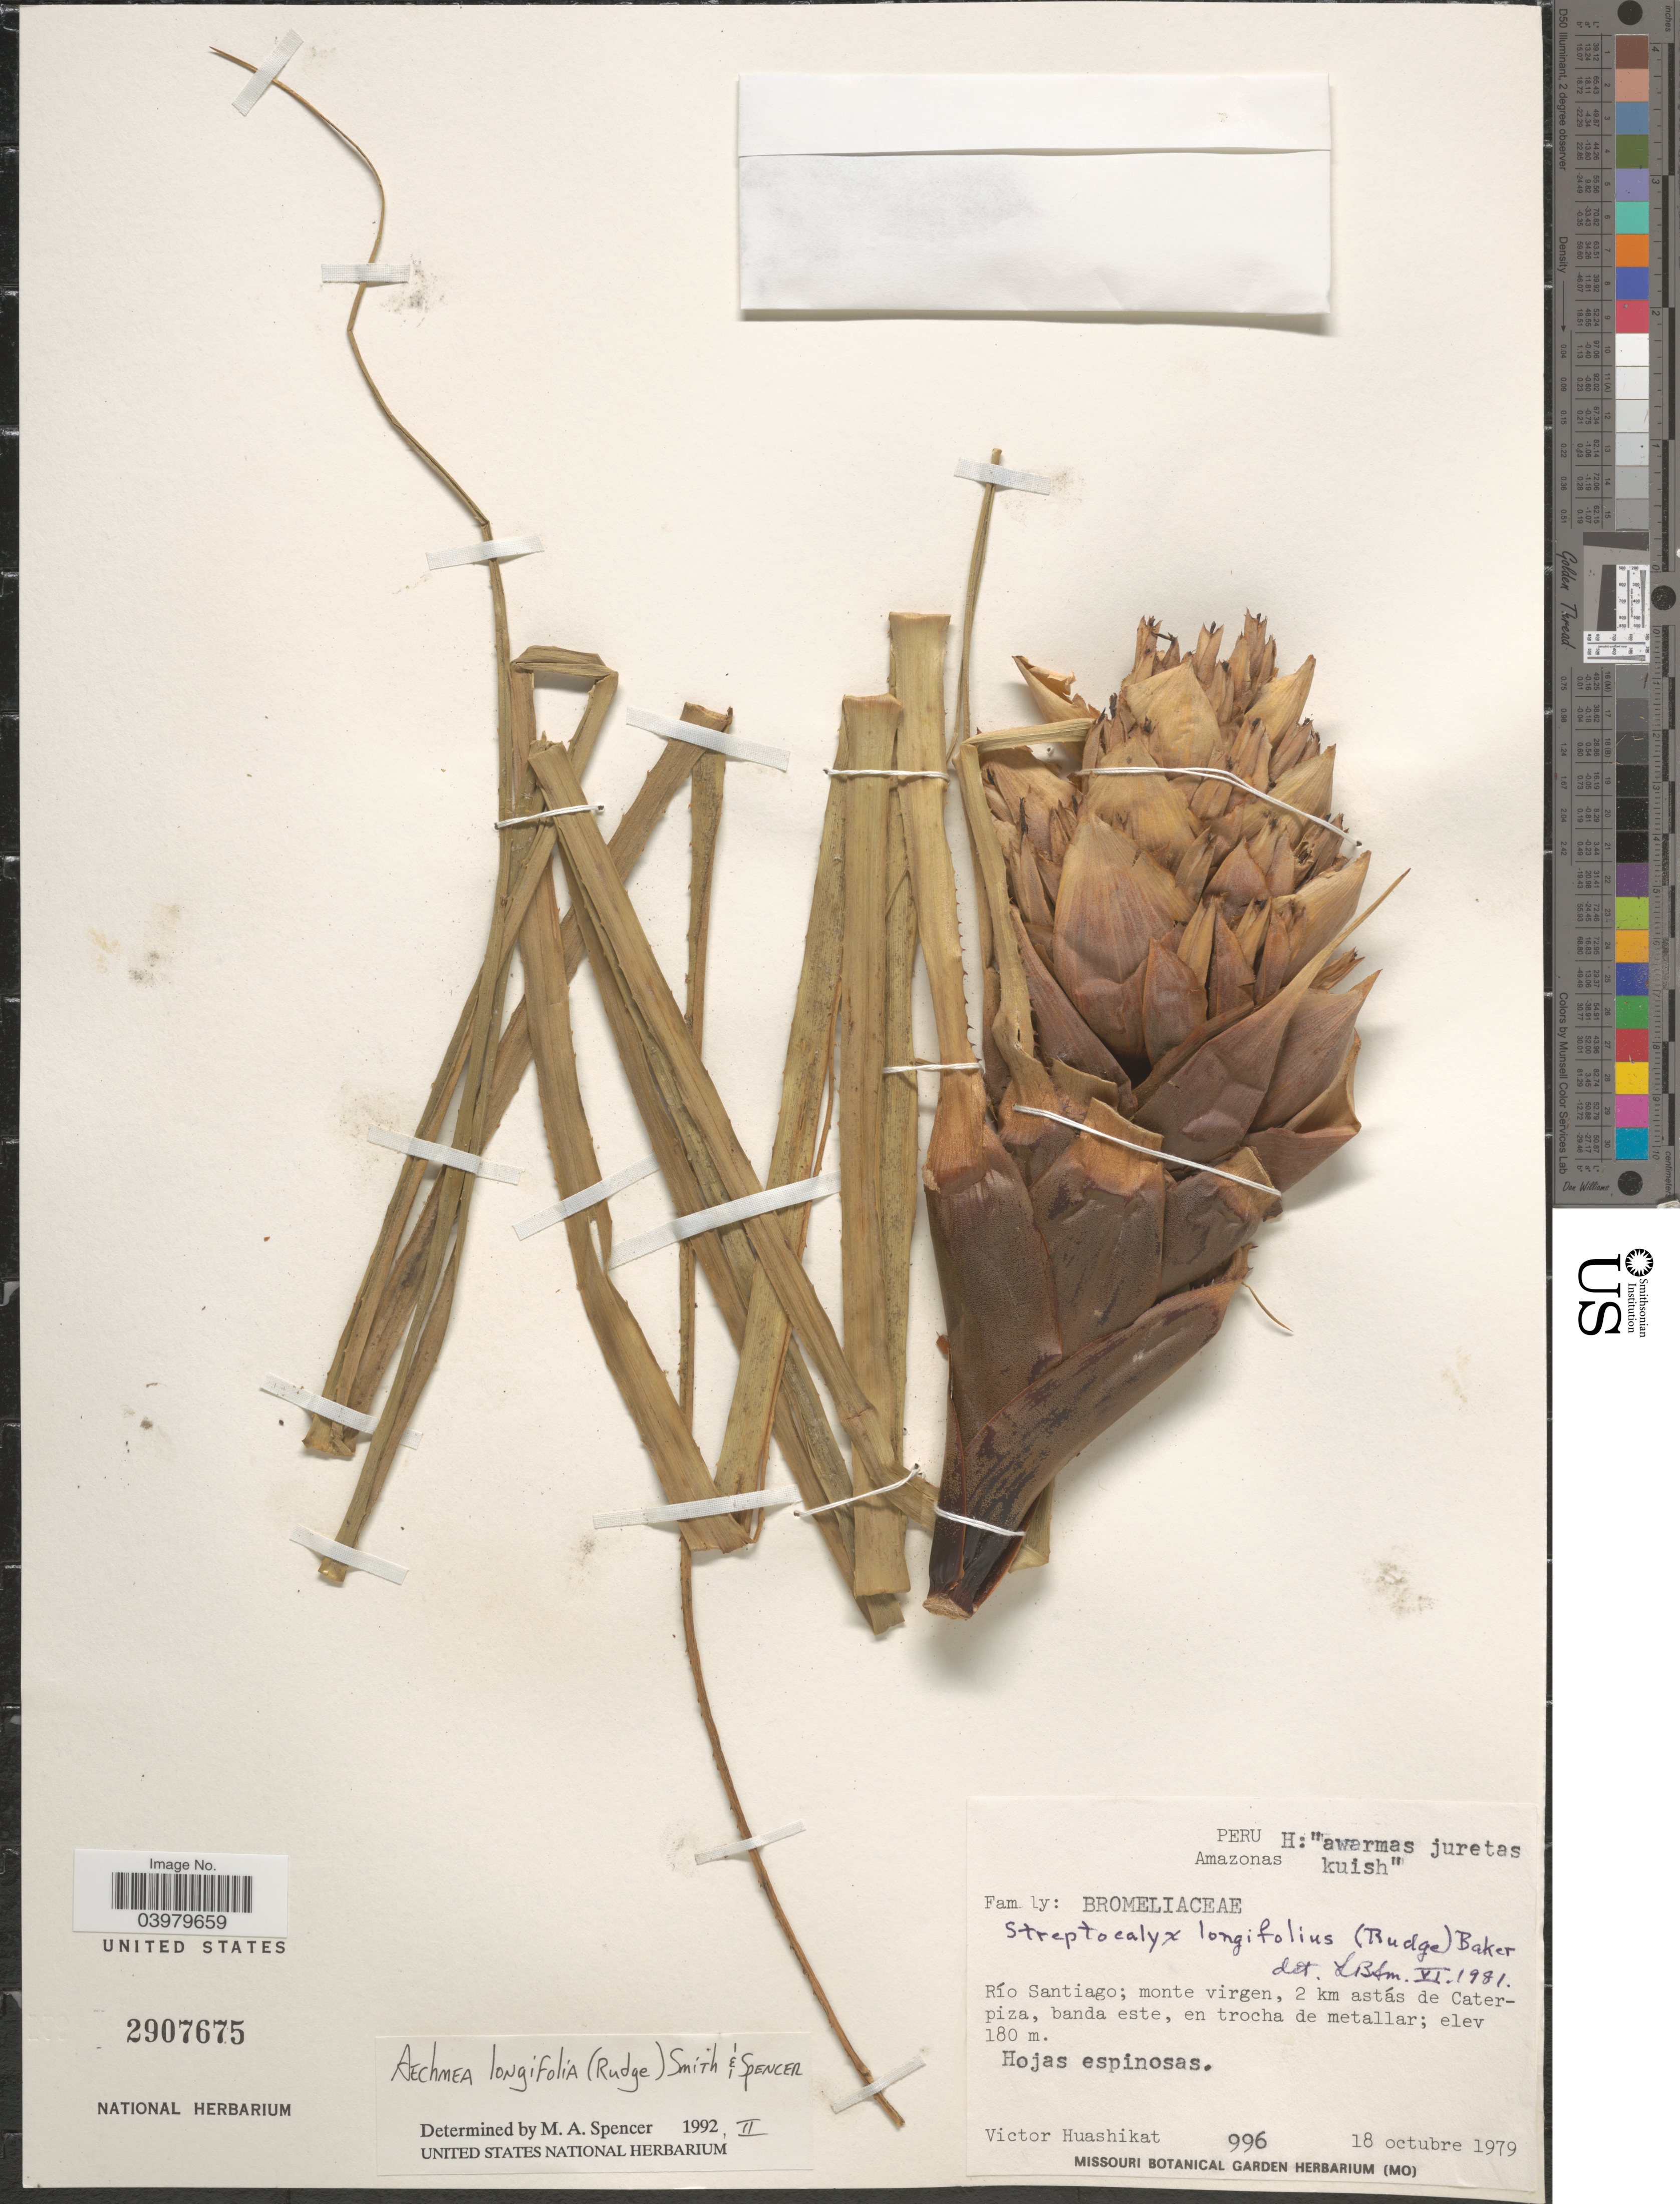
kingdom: Plantae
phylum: Tracheophyta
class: Liliopsida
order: Poales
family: Bromeliaceae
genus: Aechmea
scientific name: Aechmea longifolia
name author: (Rudge) L.B. Sm. & M.A. Spencer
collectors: V. Huashikat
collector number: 996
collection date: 1979-10-18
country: Peru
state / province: Amazonas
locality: Río Santiago; monte virgen, 2 km astás de Caterpiza, banda este, en trocha de metallar.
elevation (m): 180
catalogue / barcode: US 2907675